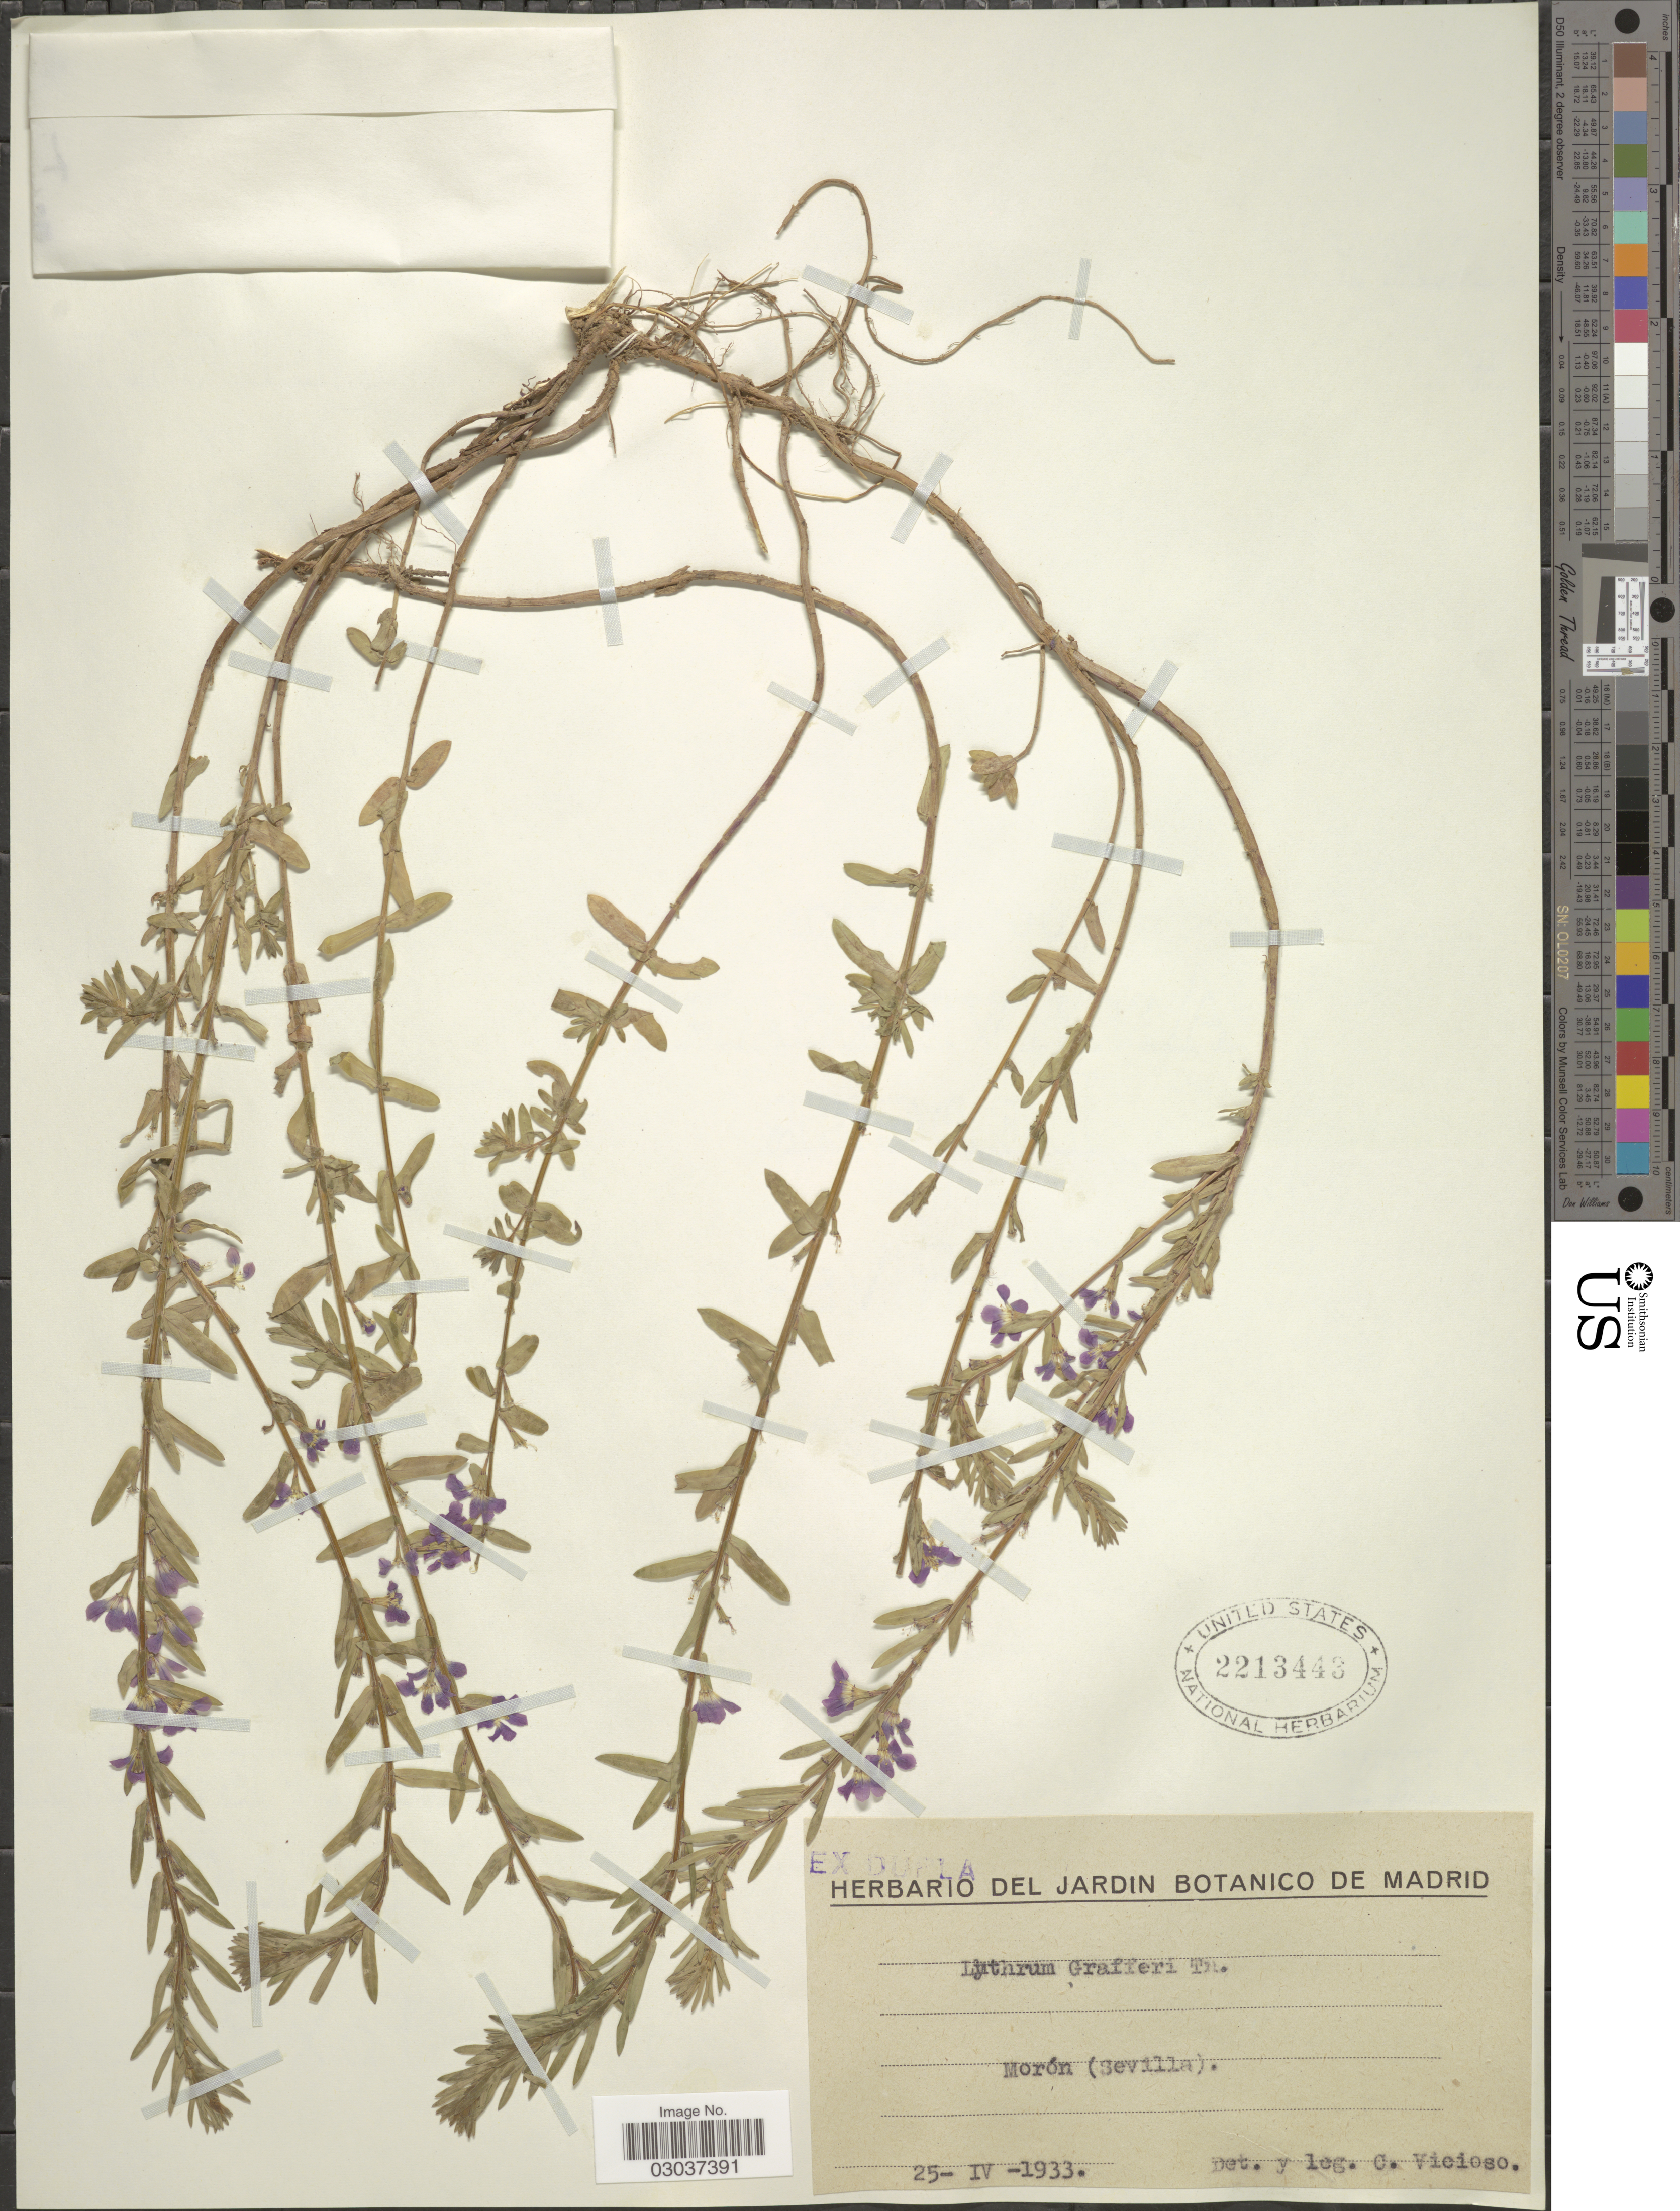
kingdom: Plantae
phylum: Tracheophyta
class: Magnoliopsida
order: Myrtales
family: Lythraceae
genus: Lythrum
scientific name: Lythrum graefferi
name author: Ten.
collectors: C. Vicioso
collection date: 1933-04-25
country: Spain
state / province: Madrid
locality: Morón (Sevilla).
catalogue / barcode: US 2213443